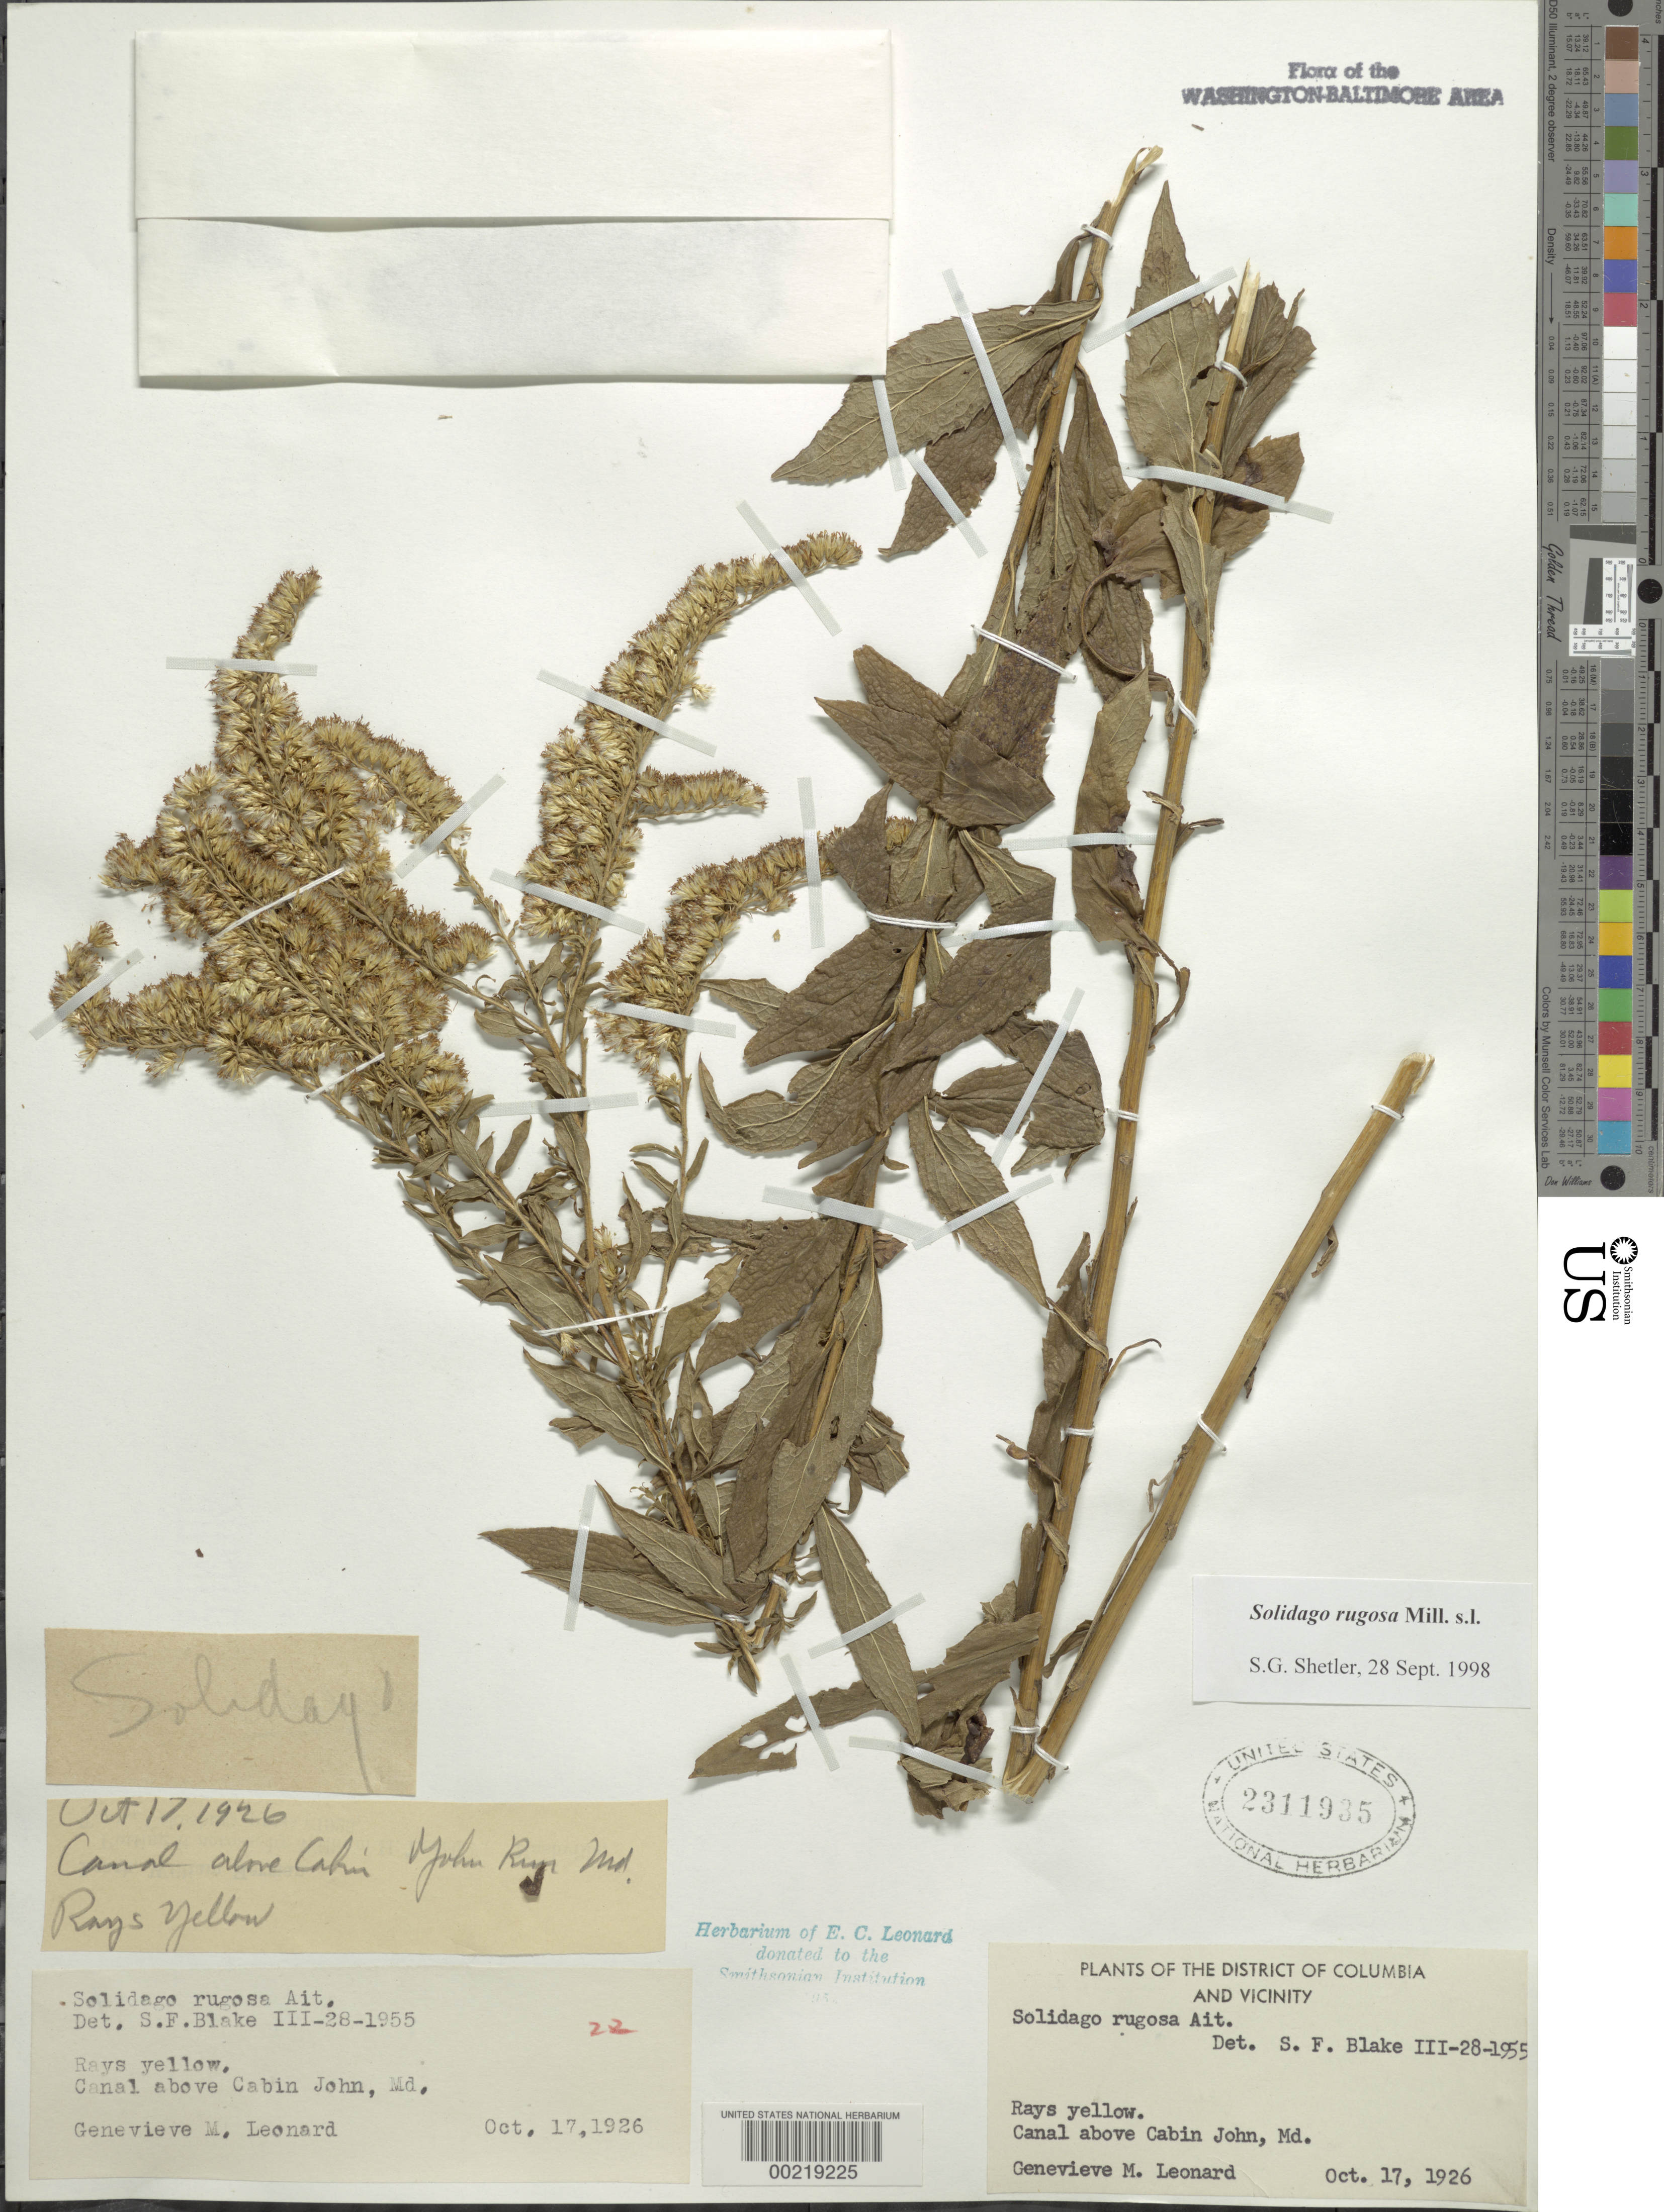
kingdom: Plantae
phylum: Tracheophyta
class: Magnoliopsida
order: Asterales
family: Asteraceae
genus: Solidago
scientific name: Solidago rugosa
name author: Mill.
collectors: G. M. Leonard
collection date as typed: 17 Oct 1926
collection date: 1926-10-17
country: United States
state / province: Maryland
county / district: Montgomery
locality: Canal above Cabin John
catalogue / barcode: US 2311935